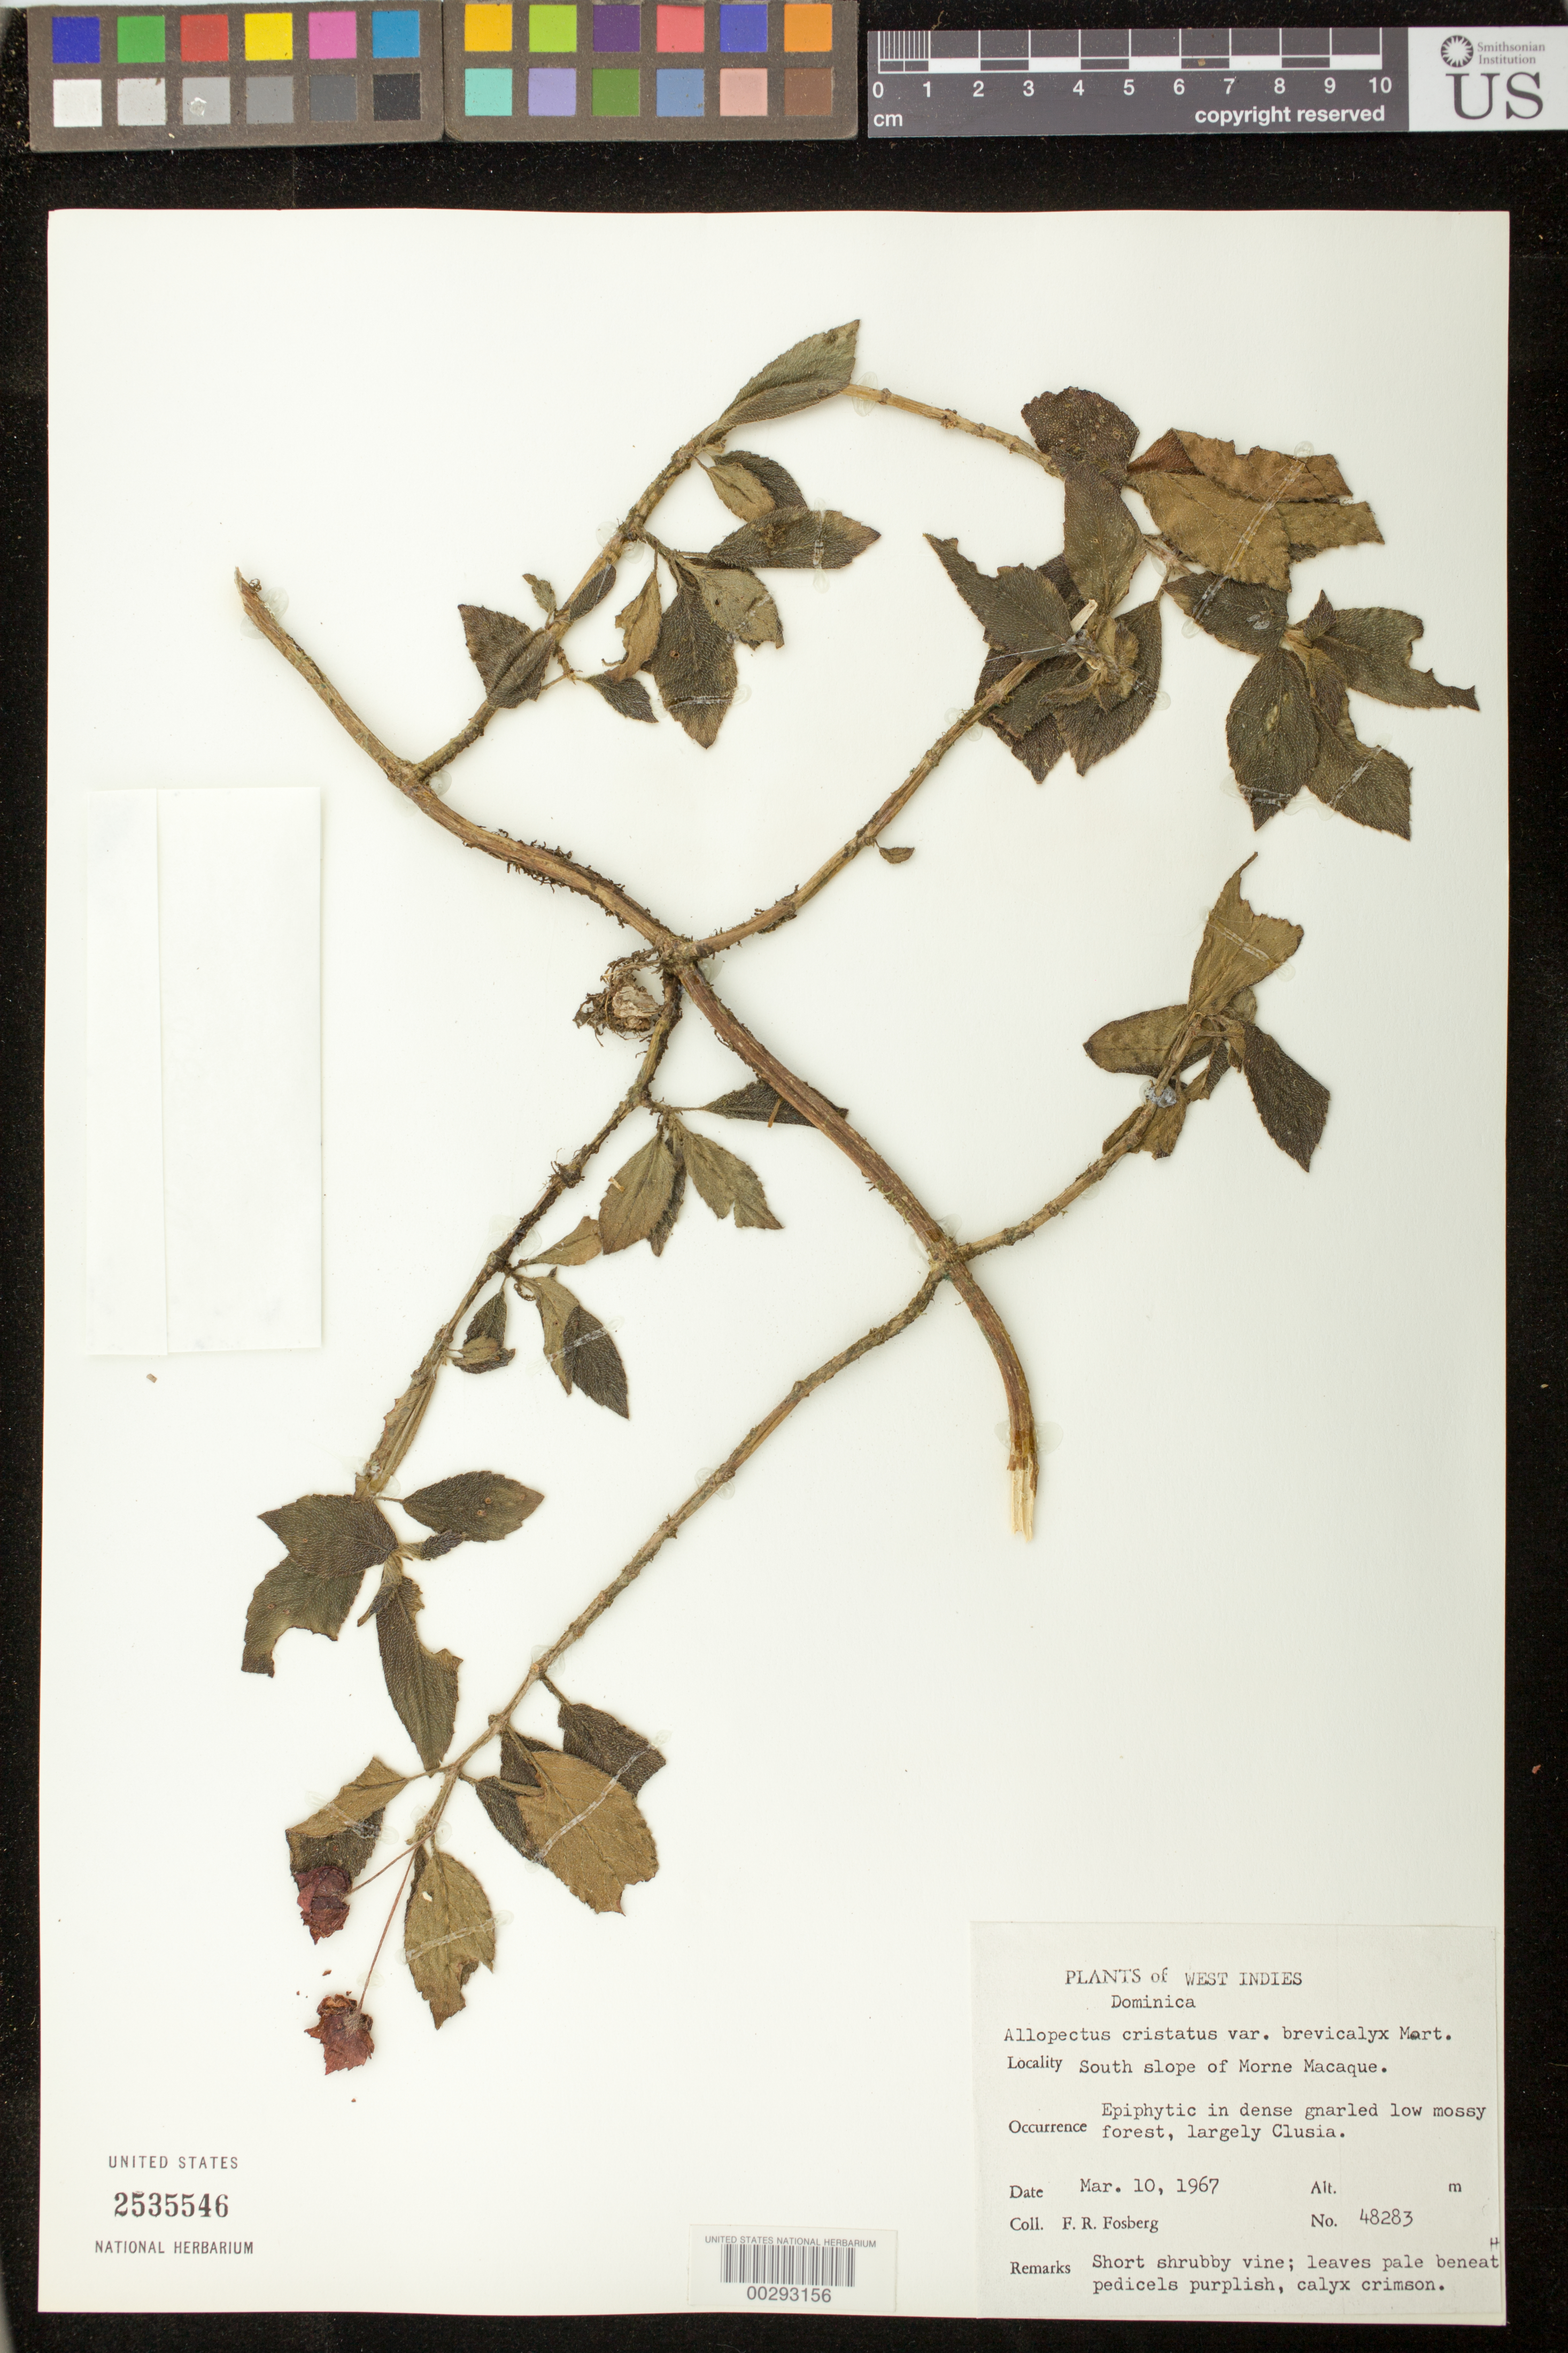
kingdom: Plantae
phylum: Tracheophyta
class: Magnoliopsida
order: Lamiales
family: Gesneriaceae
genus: Crantzia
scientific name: Crantzia cristata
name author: (L.) Scop. ex Fritsch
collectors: F. R. Fosberg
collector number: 48283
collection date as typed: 10 Mar 1967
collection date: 1967-03-10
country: Dominica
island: Dominica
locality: S slope of Morne Macaque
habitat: In dense gnarled low mossy forest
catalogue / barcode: US 2535546